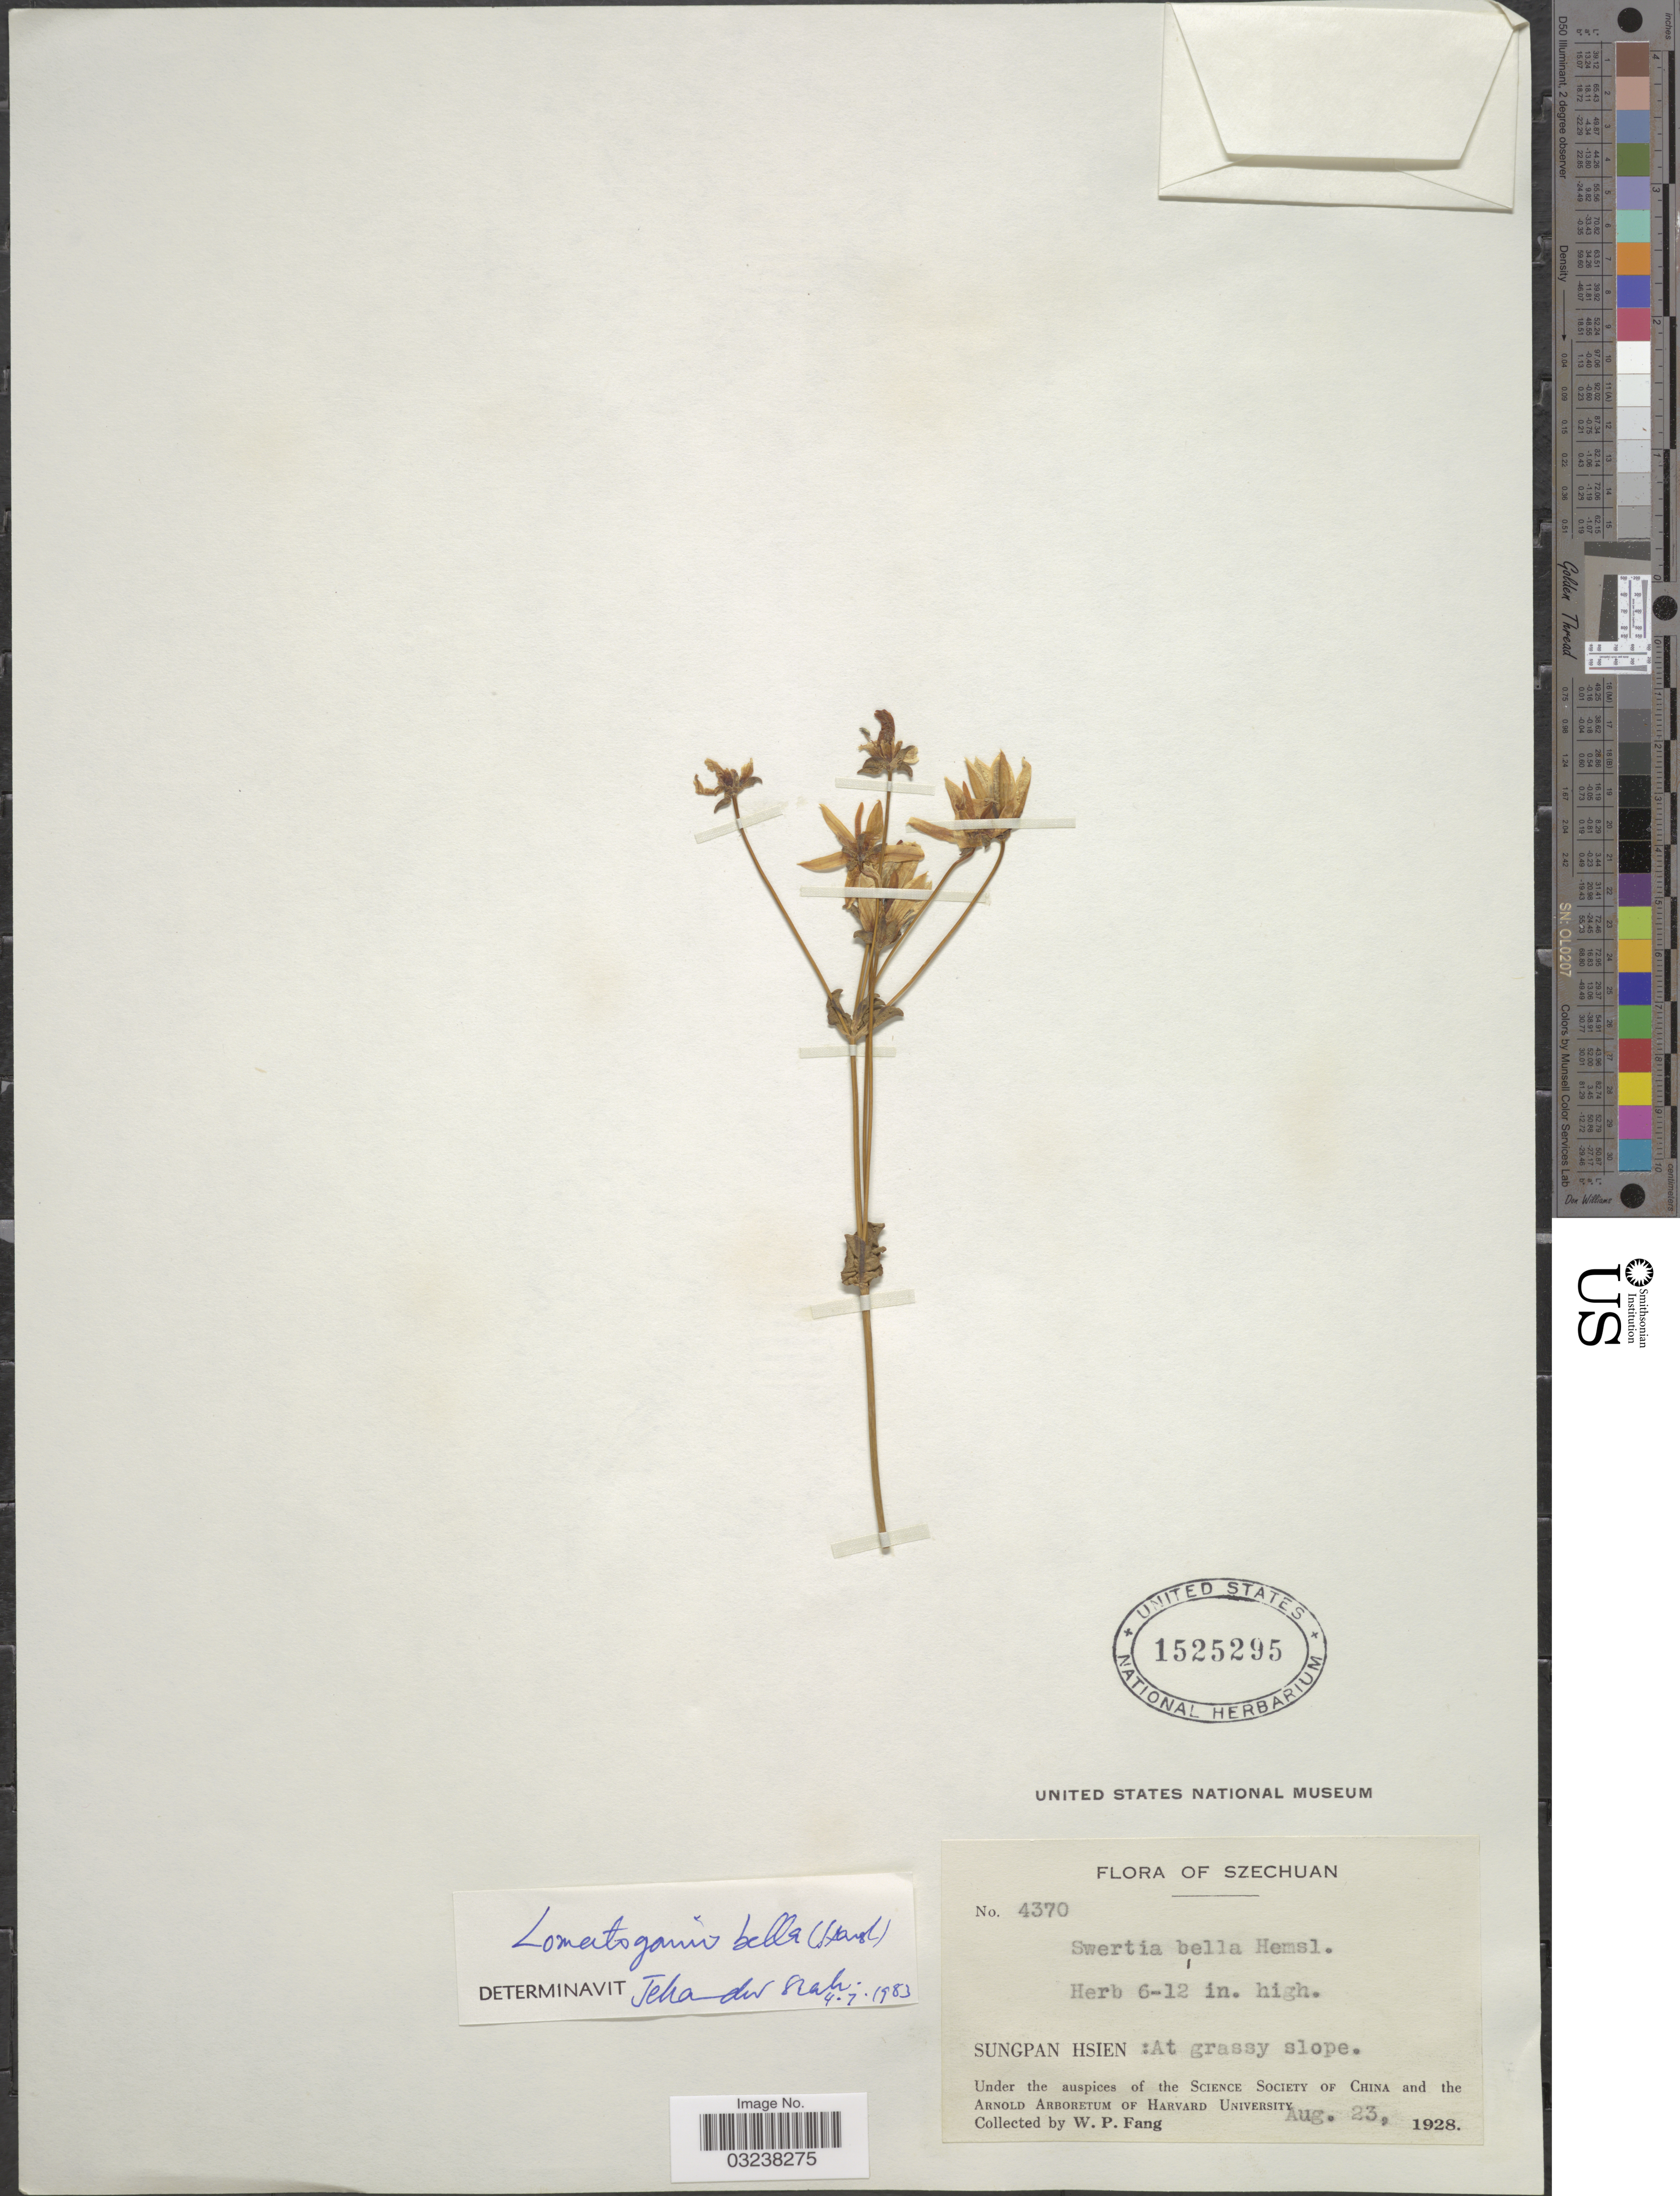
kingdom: Plantae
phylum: Tracheophyta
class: Magnoliopsida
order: Gentianales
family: Gentianaceae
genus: Lomatogonium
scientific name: Lomatogonium bellum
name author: (Hemsl.) Harry Sm.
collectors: W. P. Fang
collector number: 4370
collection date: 1928-08-23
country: China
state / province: Sichuan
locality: Szechuan. Sungpan Hsien: At grassy slope.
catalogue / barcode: US 1525295